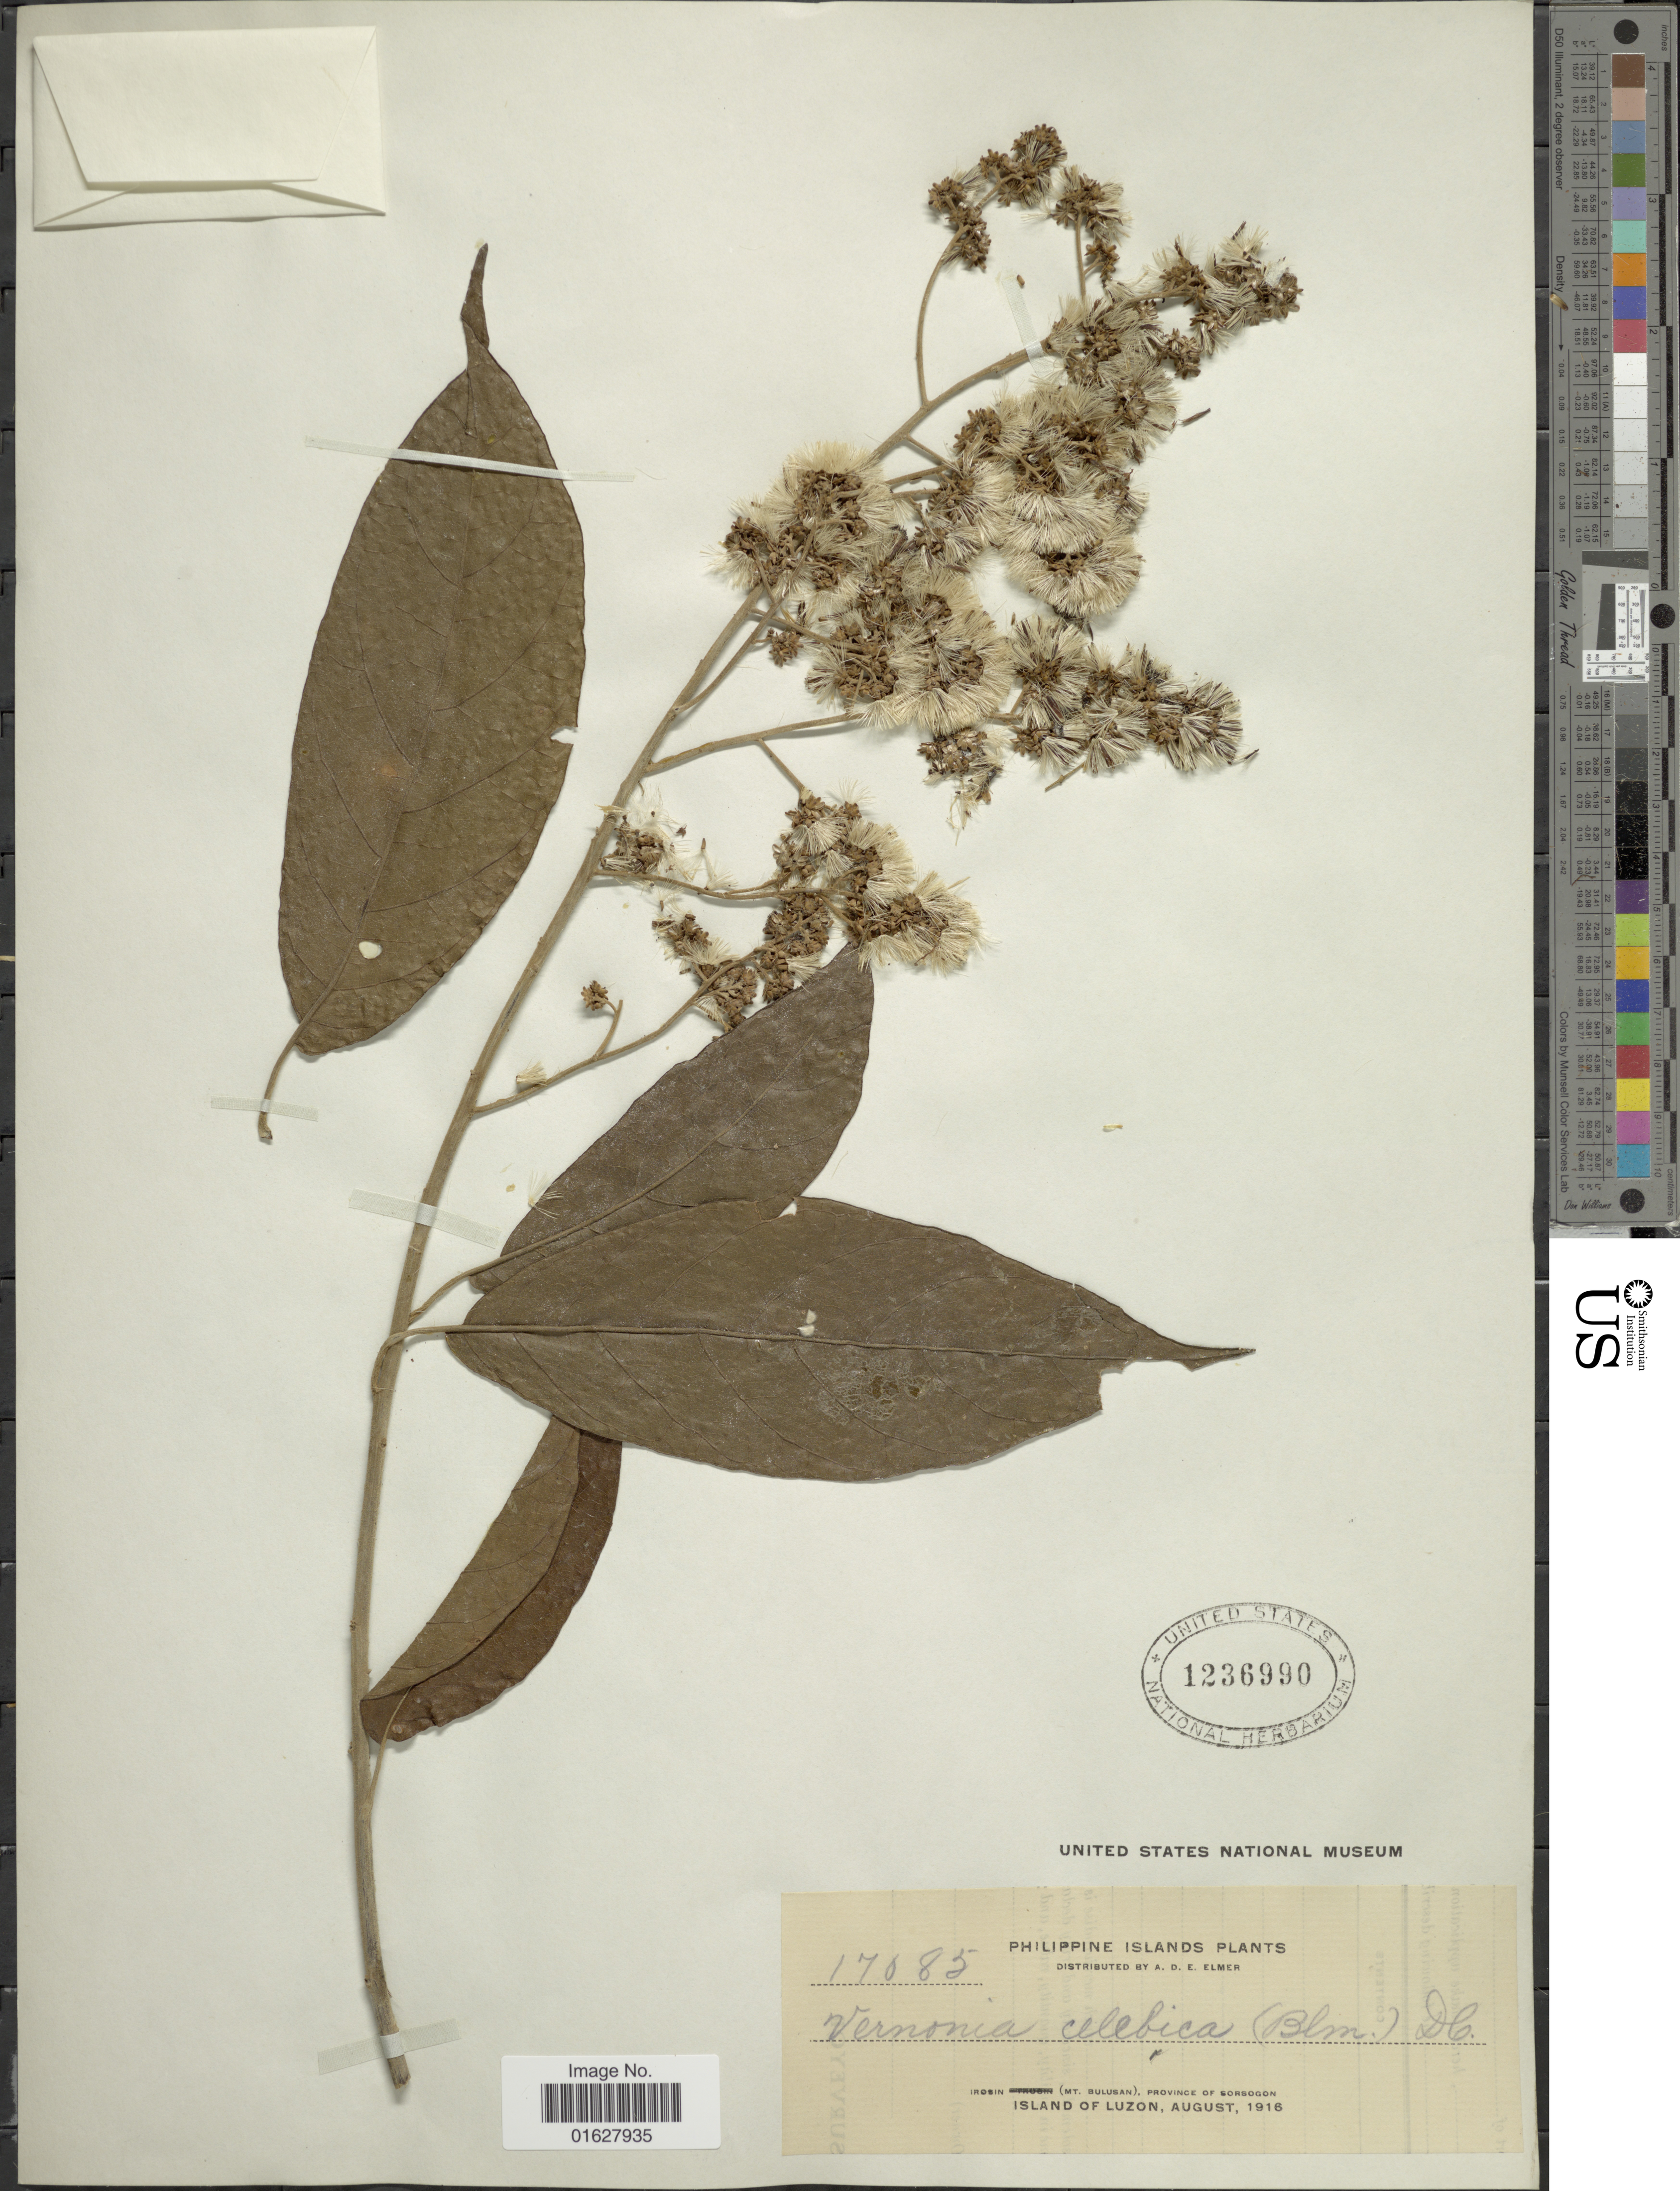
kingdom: Plantae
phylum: Tracheophyta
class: Magnoliopsida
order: Asterales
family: Asteraceae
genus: Strobocalyx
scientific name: Strobocalyx arborea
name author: (Buch.-Ham.) Sch. Bip.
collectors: A. D. E. Elmer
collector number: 17085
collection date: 1916-08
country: Philippines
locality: Philippine Islands. Irsoint (mt. Bulusan), Province of Sorsogon. Island of Luzon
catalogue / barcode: US 1236990